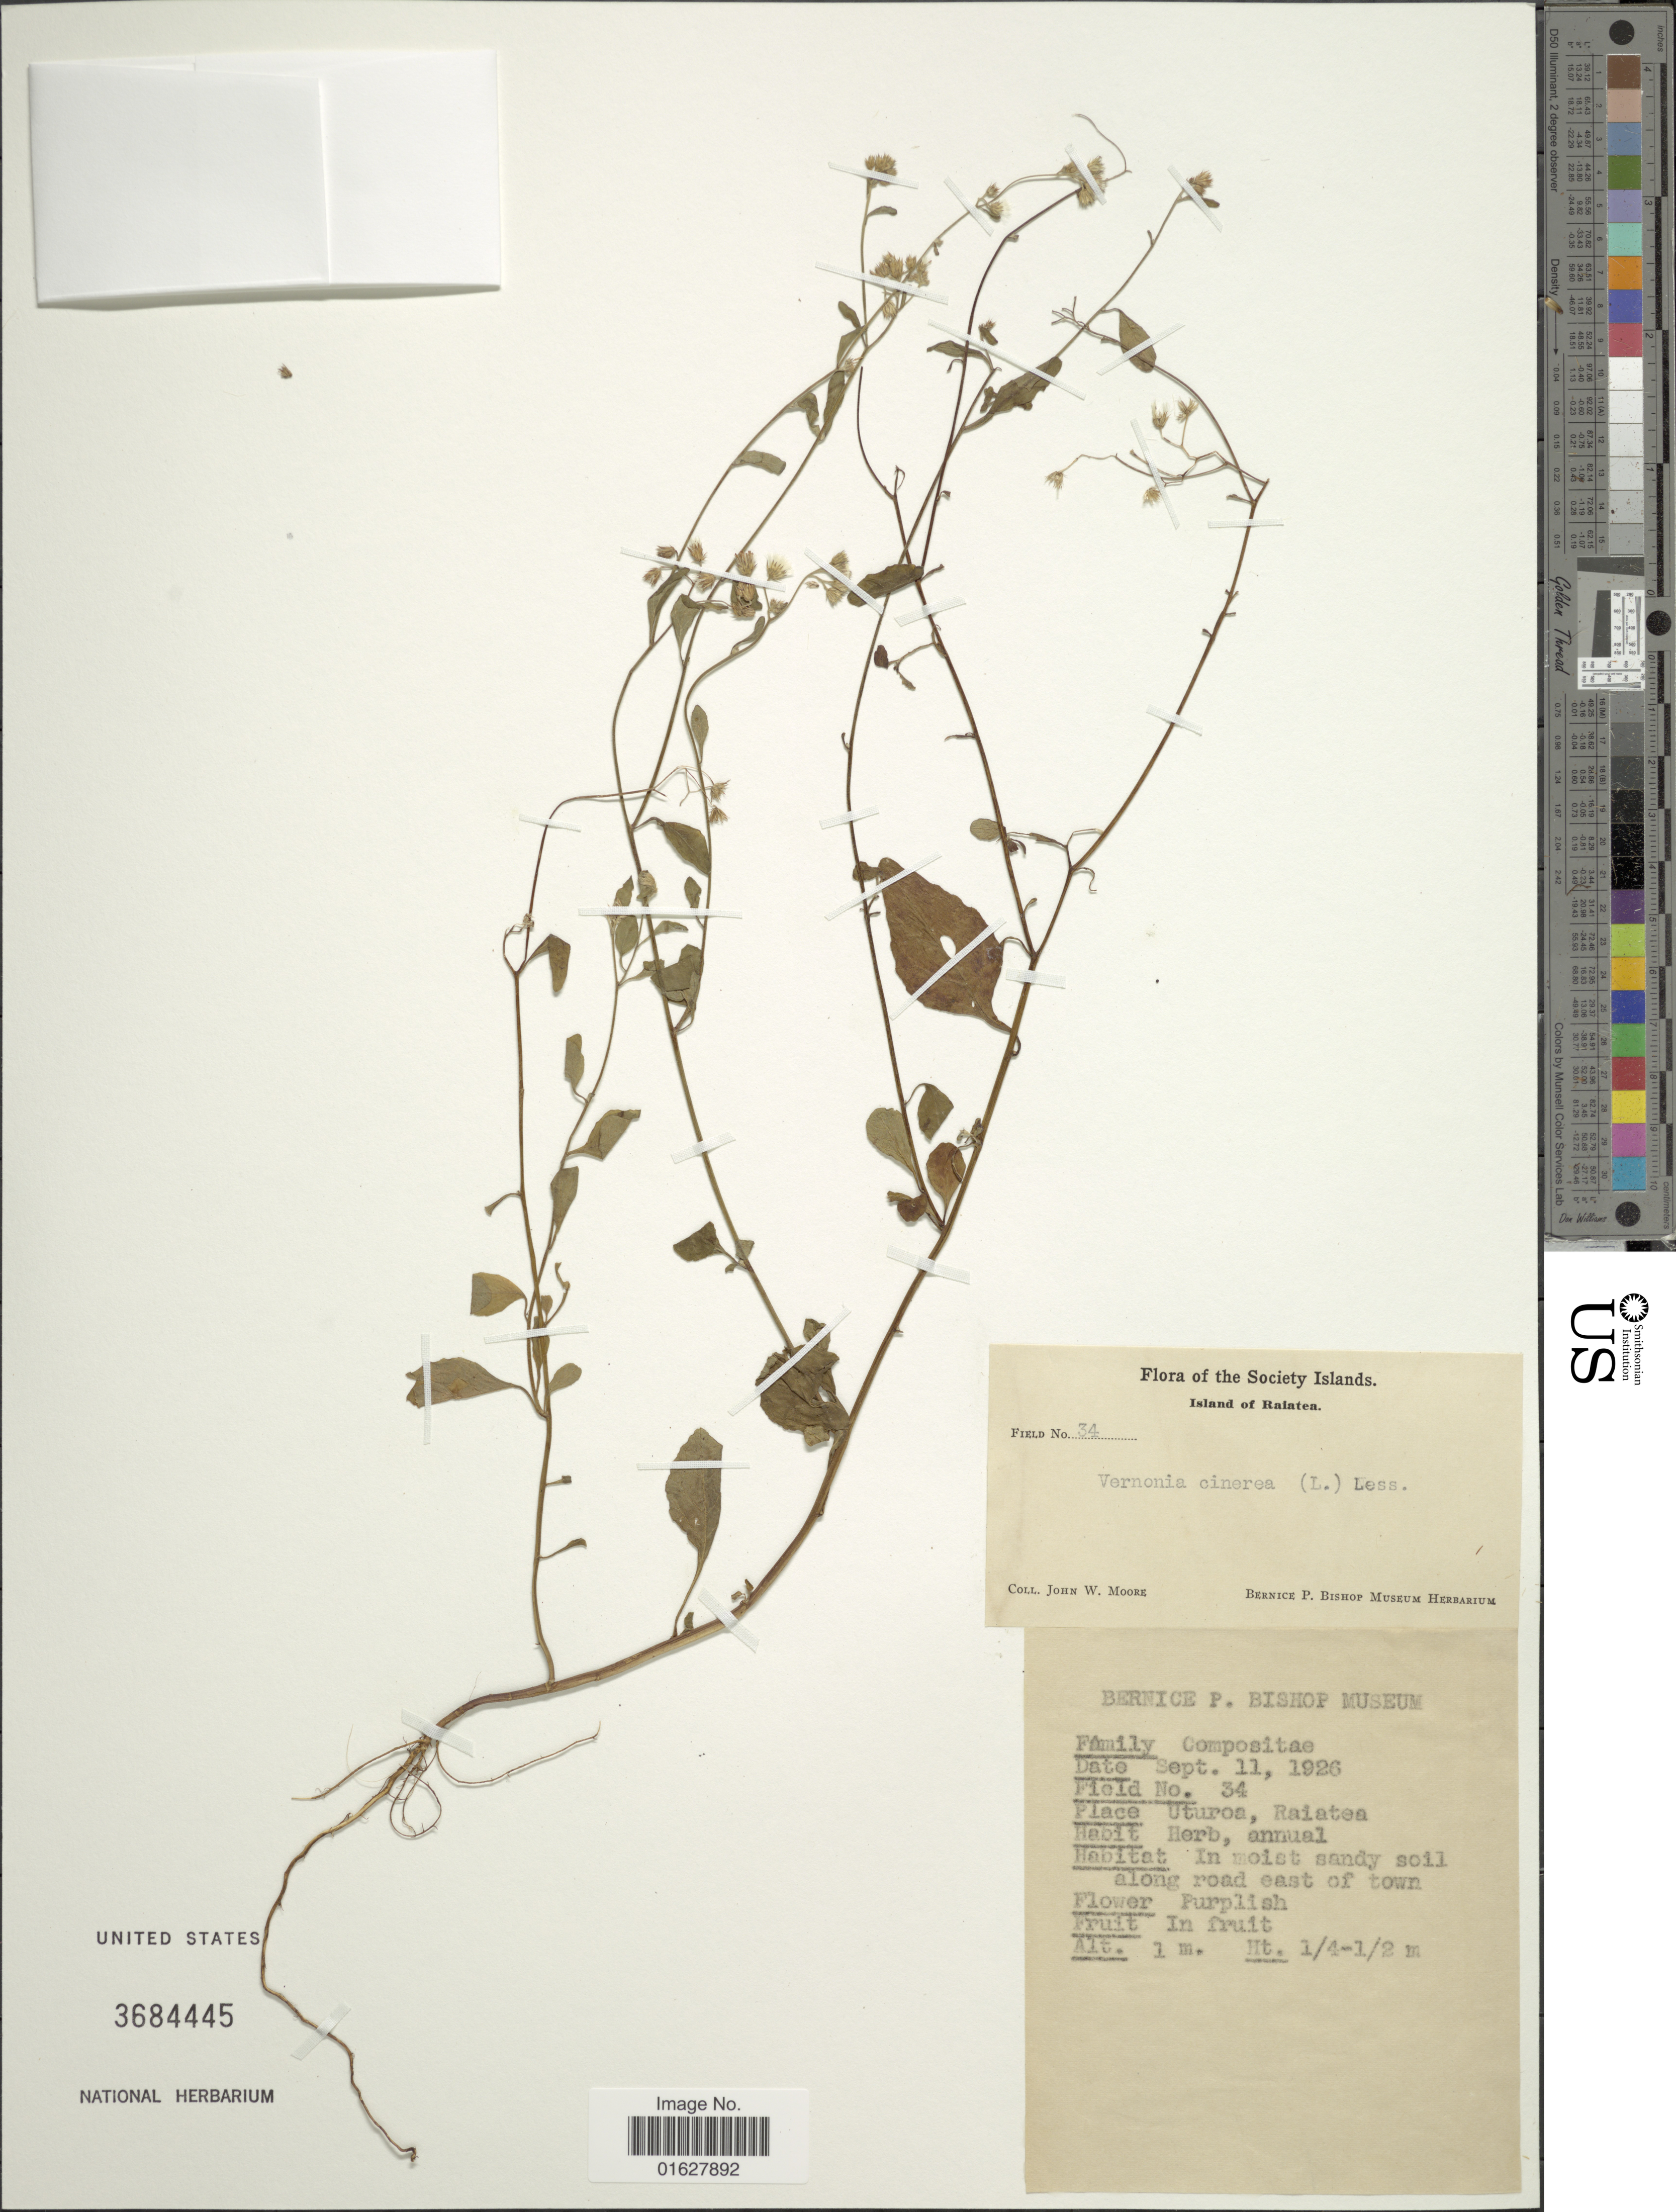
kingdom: Plantae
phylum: Tracheophyta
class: Magnoliopsida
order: Asterales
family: Asteraceae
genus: Cyanthillium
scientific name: Cyanthillium cinereum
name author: (L.) H. Rob.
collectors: J. Moore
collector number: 34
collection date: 1926-09-11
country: French Polynesia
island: Raiatea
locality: Uturoa, Raiatea. In moist sandy soil along road east of town. The Society Islands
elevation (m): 1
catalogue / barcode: US 3684445